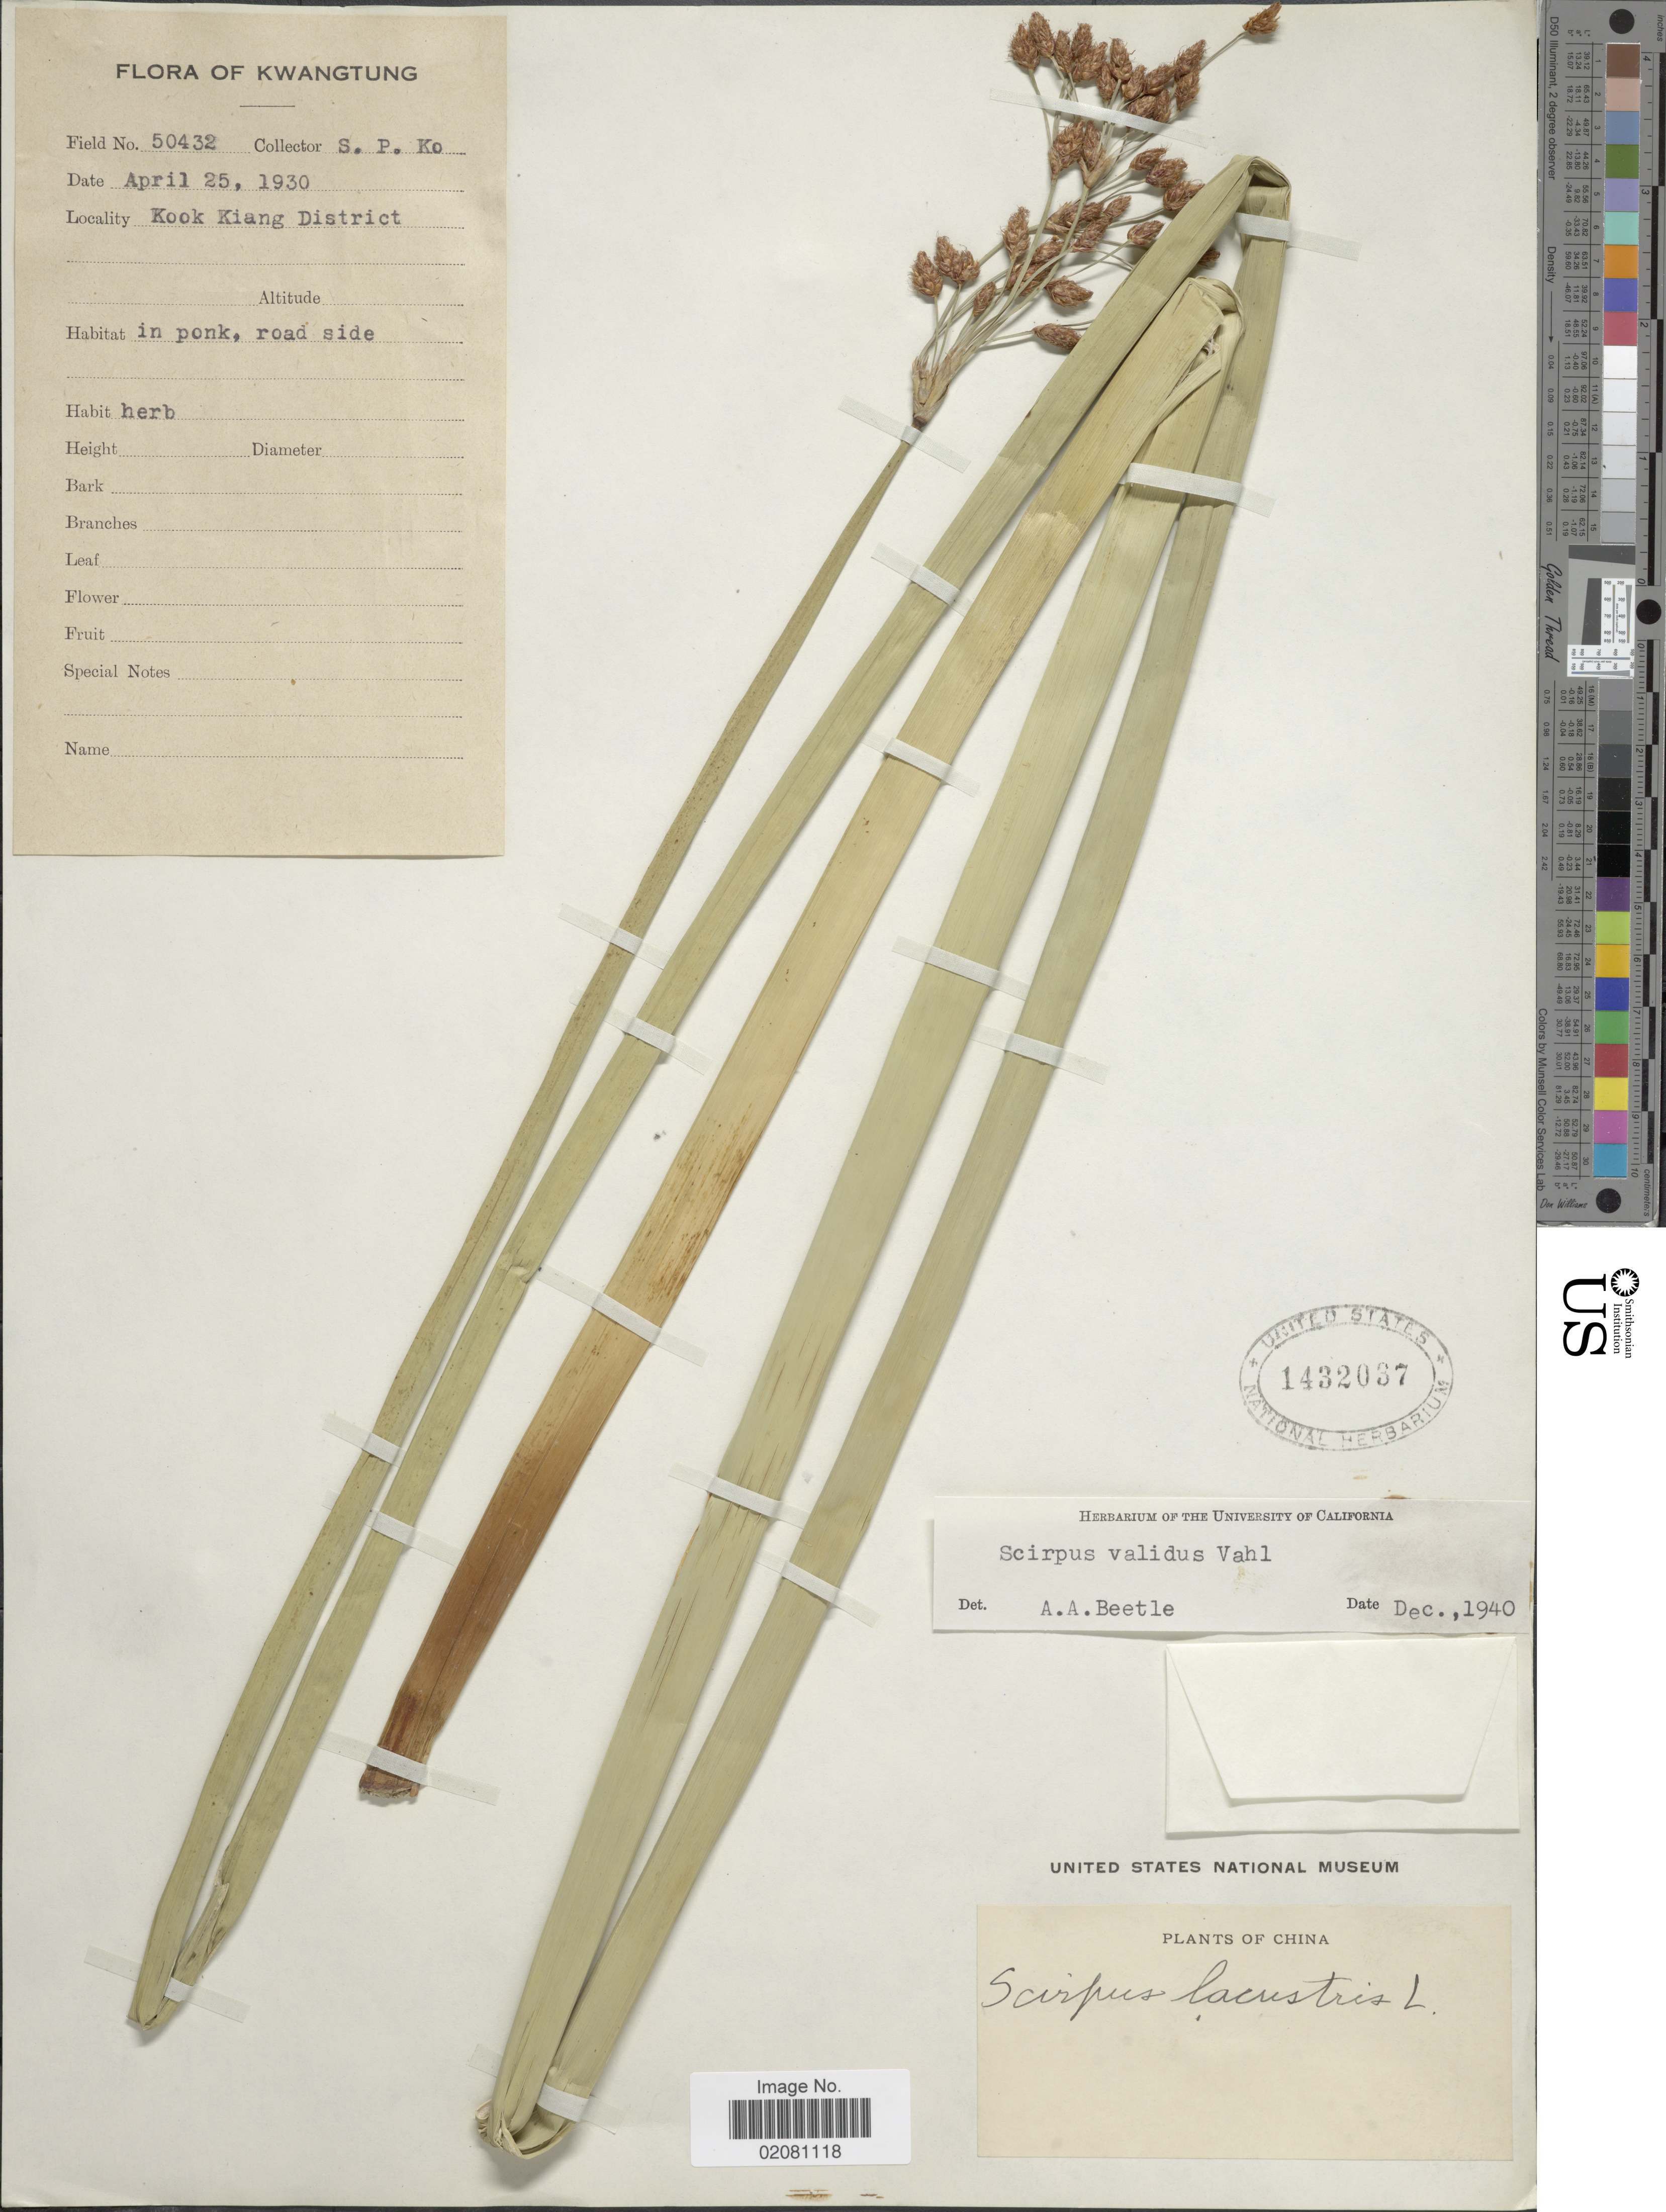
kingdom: Plantae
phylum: Tracheophyta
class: Liliopsida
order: Poales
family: Cyperaceae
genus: Schoenoplectus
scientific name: Schoenoplectus tabernaemontani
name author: (C.C. Gmel.) Palla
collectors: S. P. Ko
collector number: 50432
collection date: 1930-04-25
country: China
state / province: Guangdong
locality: Kwangtung, Kook Kiang District.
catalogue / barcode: US 1432037